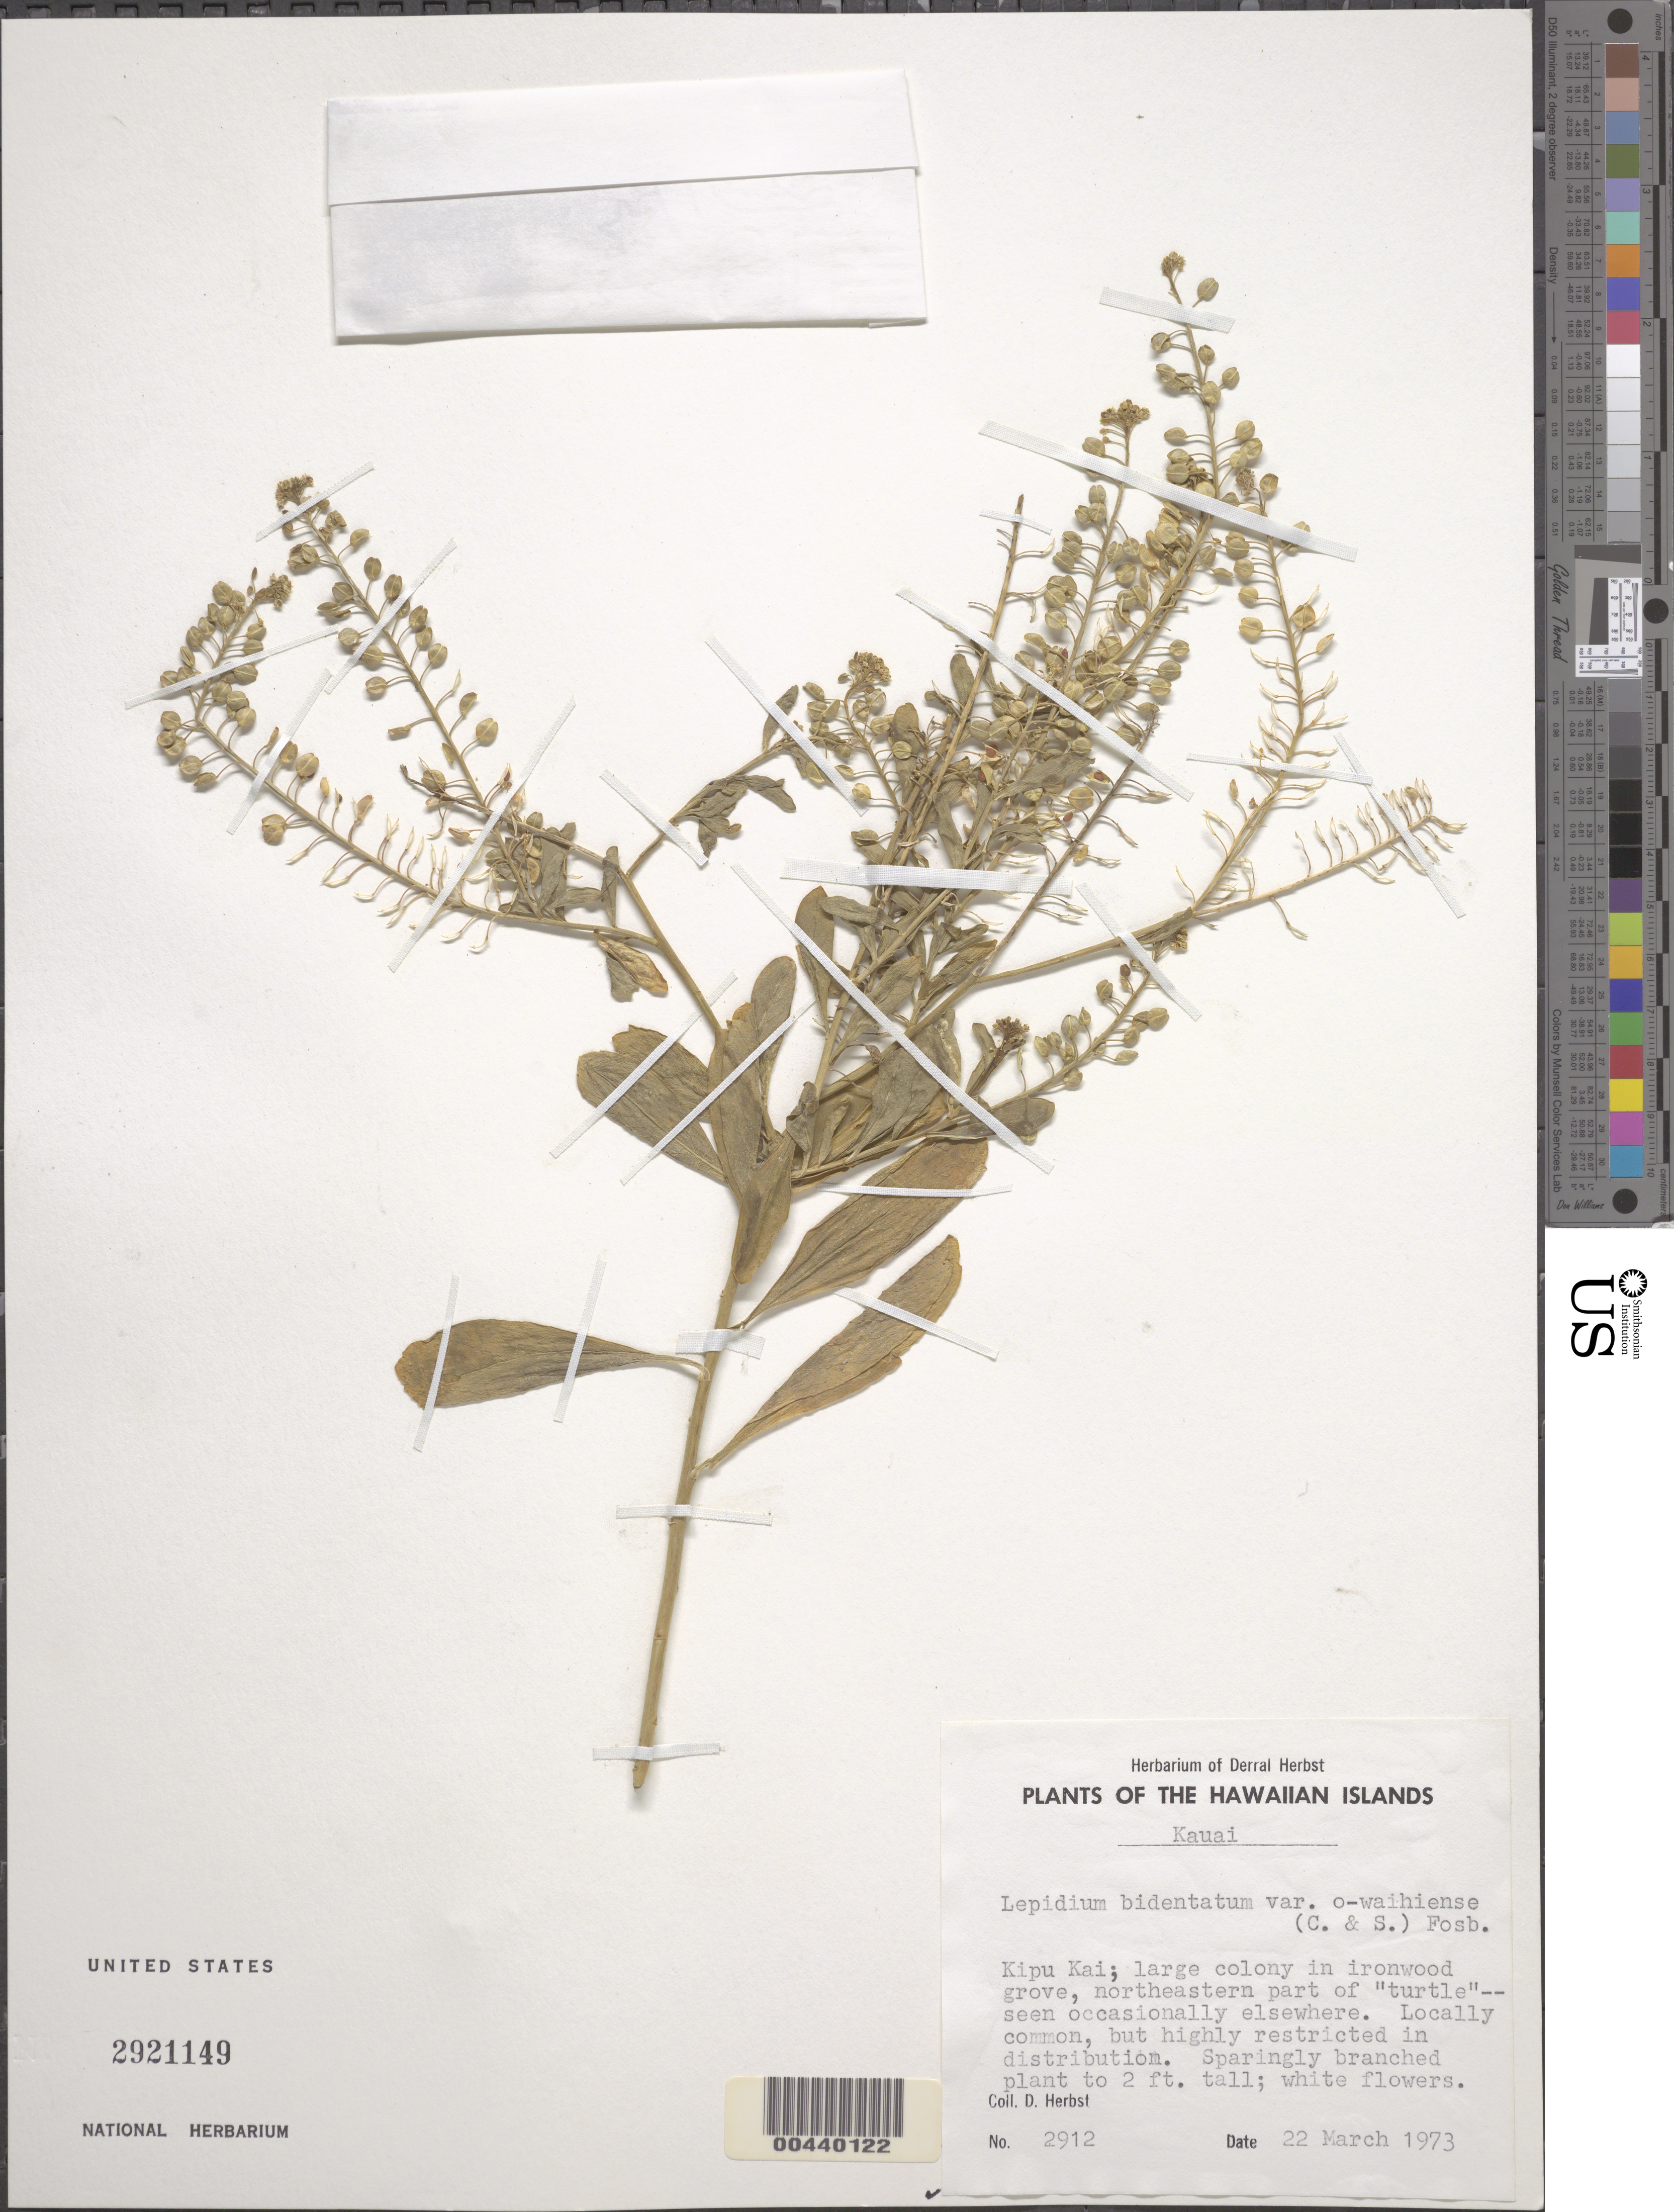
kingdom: Plantae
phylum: Tracheophyta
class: Magnoliopsida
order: Brassicales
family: Brassicaceae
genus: Lepidium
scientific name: Lepidium owaihiense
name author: Cham. & Schltdl.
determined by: Al-Shehbaz, I. A., (MO), Missouri Botanical Garden (UNITED STATES)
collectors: D. R. Herbst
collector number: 2912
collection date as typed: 22 Mar 1973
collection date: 1973-03-22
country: United States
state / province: Hawaii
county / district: Kauai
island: Kaua'i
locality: Kipu Kai, northeastern part of turtle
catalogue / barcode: US 2921149